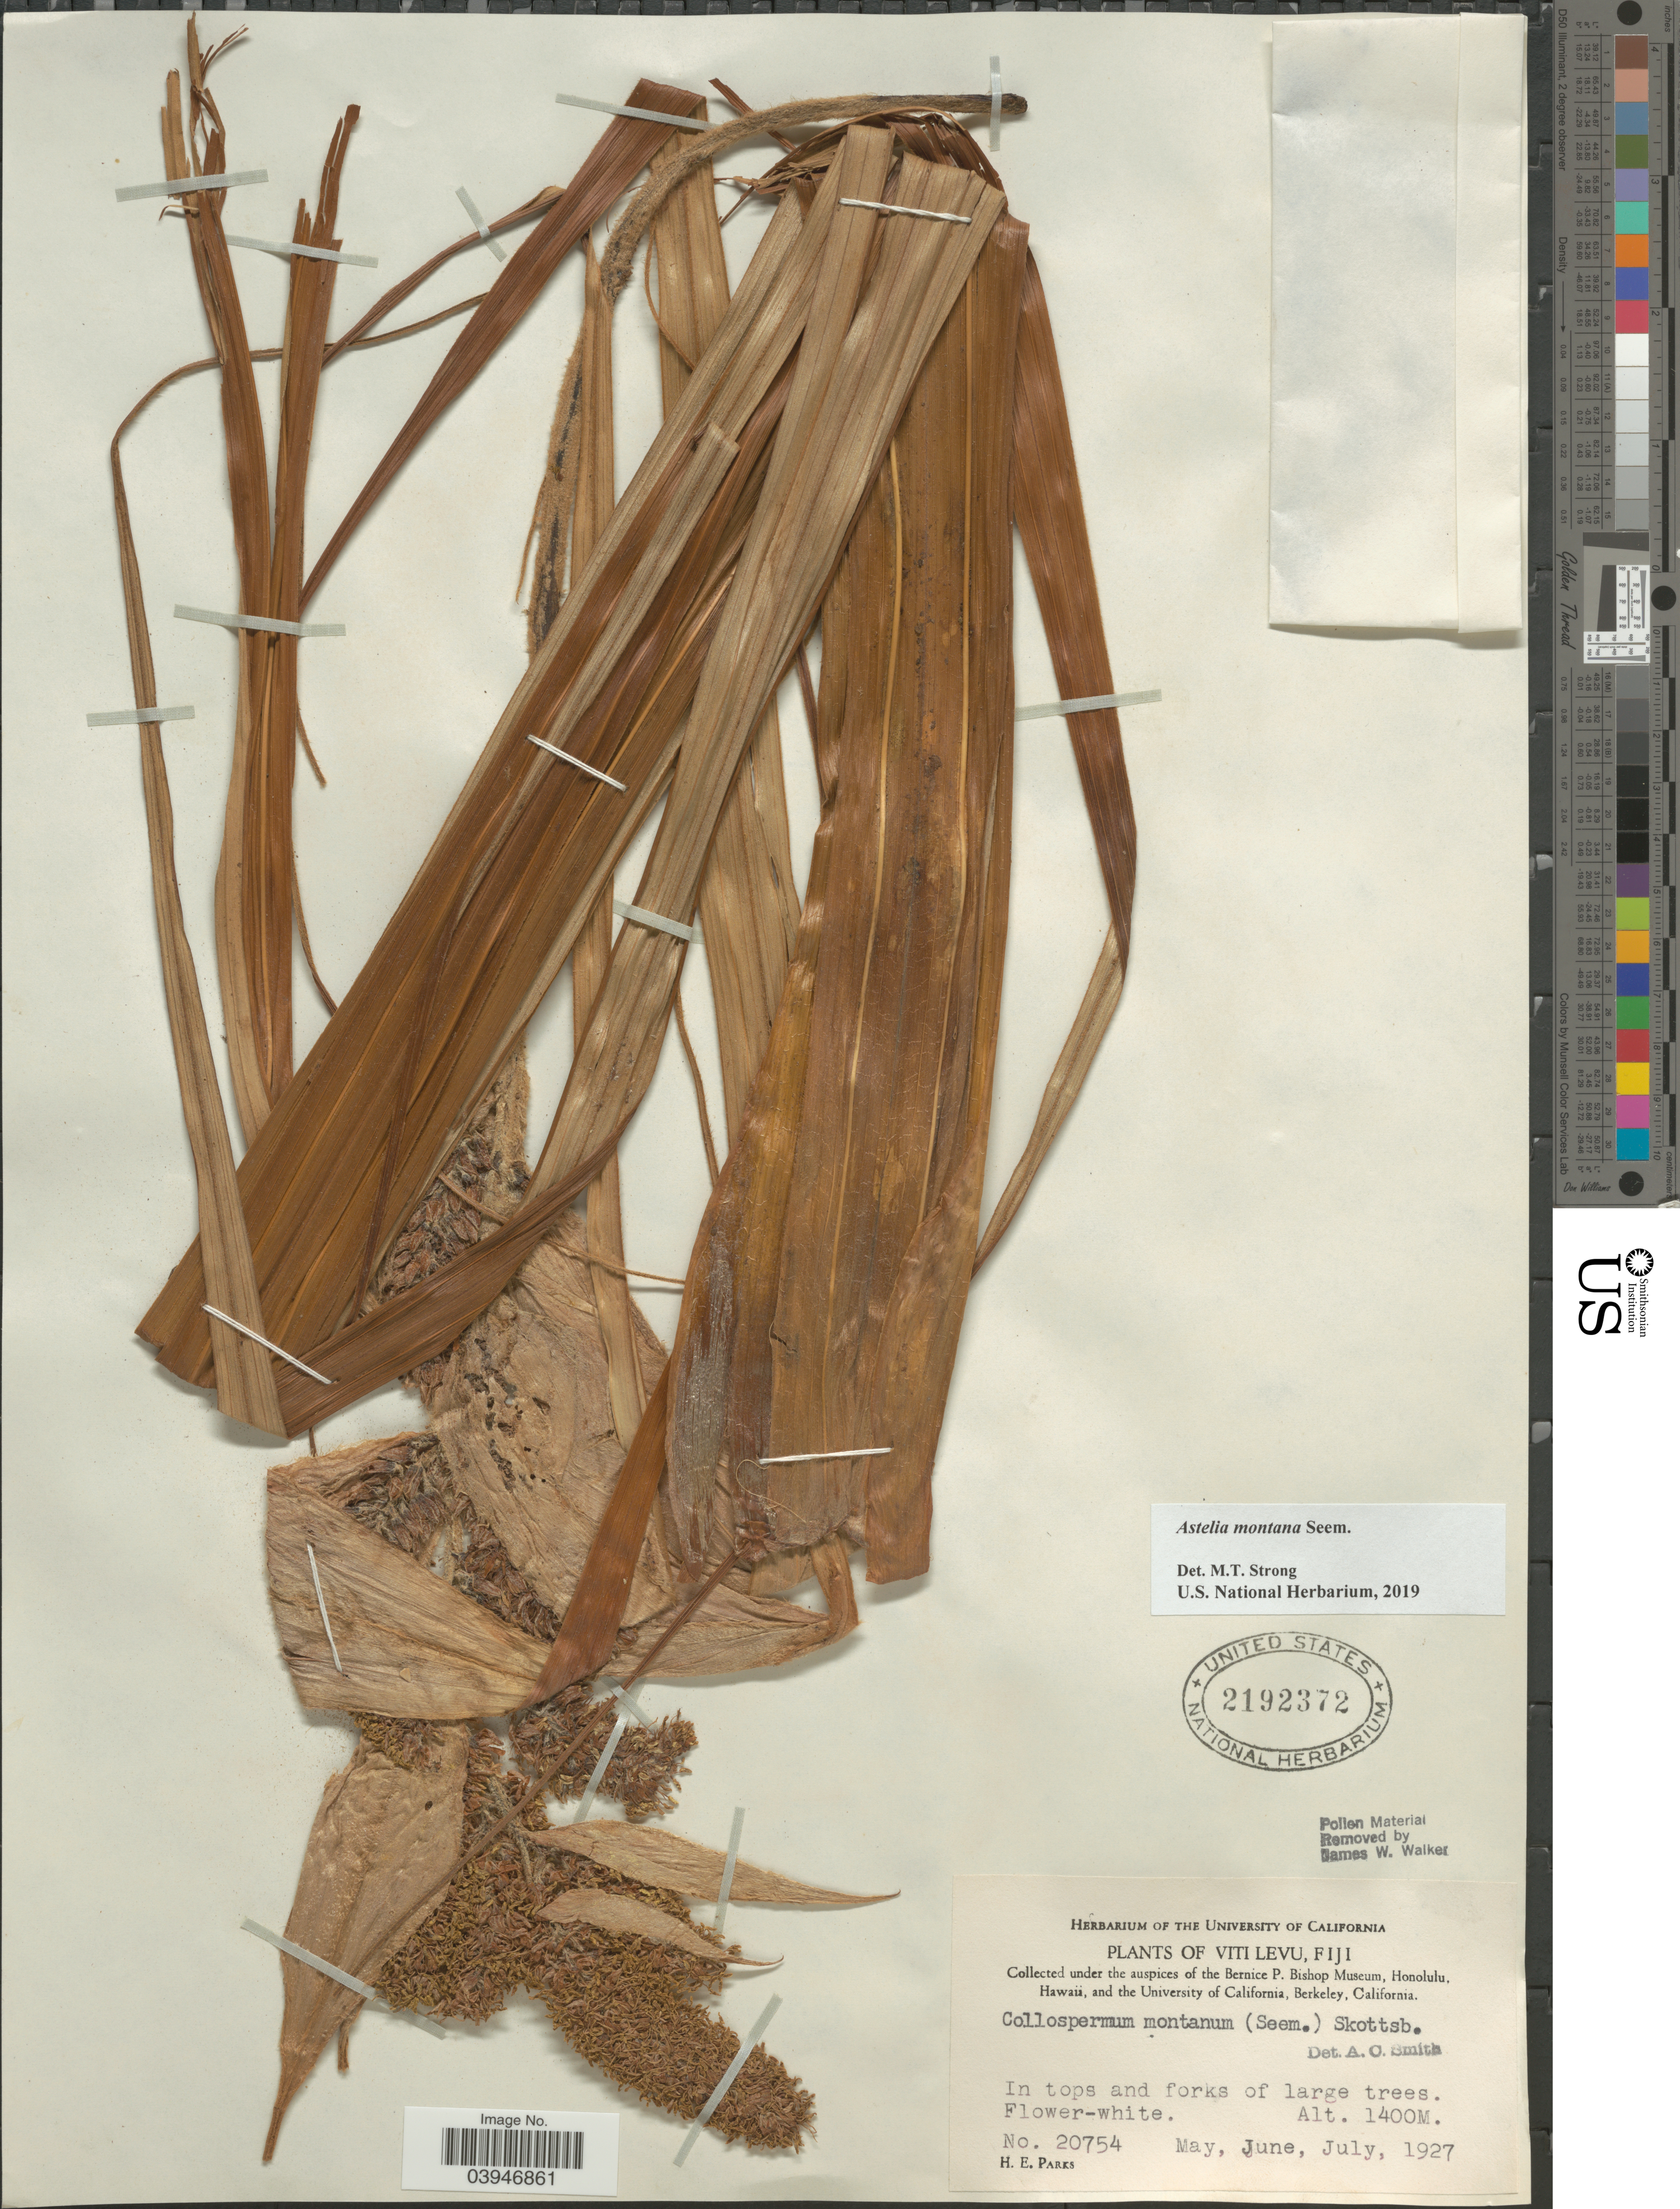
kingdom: Plantae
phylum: Tracheophyta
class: Liliopsida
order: Asparagales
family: Asteliaceae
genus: Astelia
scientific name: Astelia montana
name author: Seem.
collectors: H. E. Parks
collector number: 20754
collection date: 1927-05/1927-07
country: Fiji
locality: Viti Levu.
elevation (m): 1400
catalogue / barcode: US 2192372